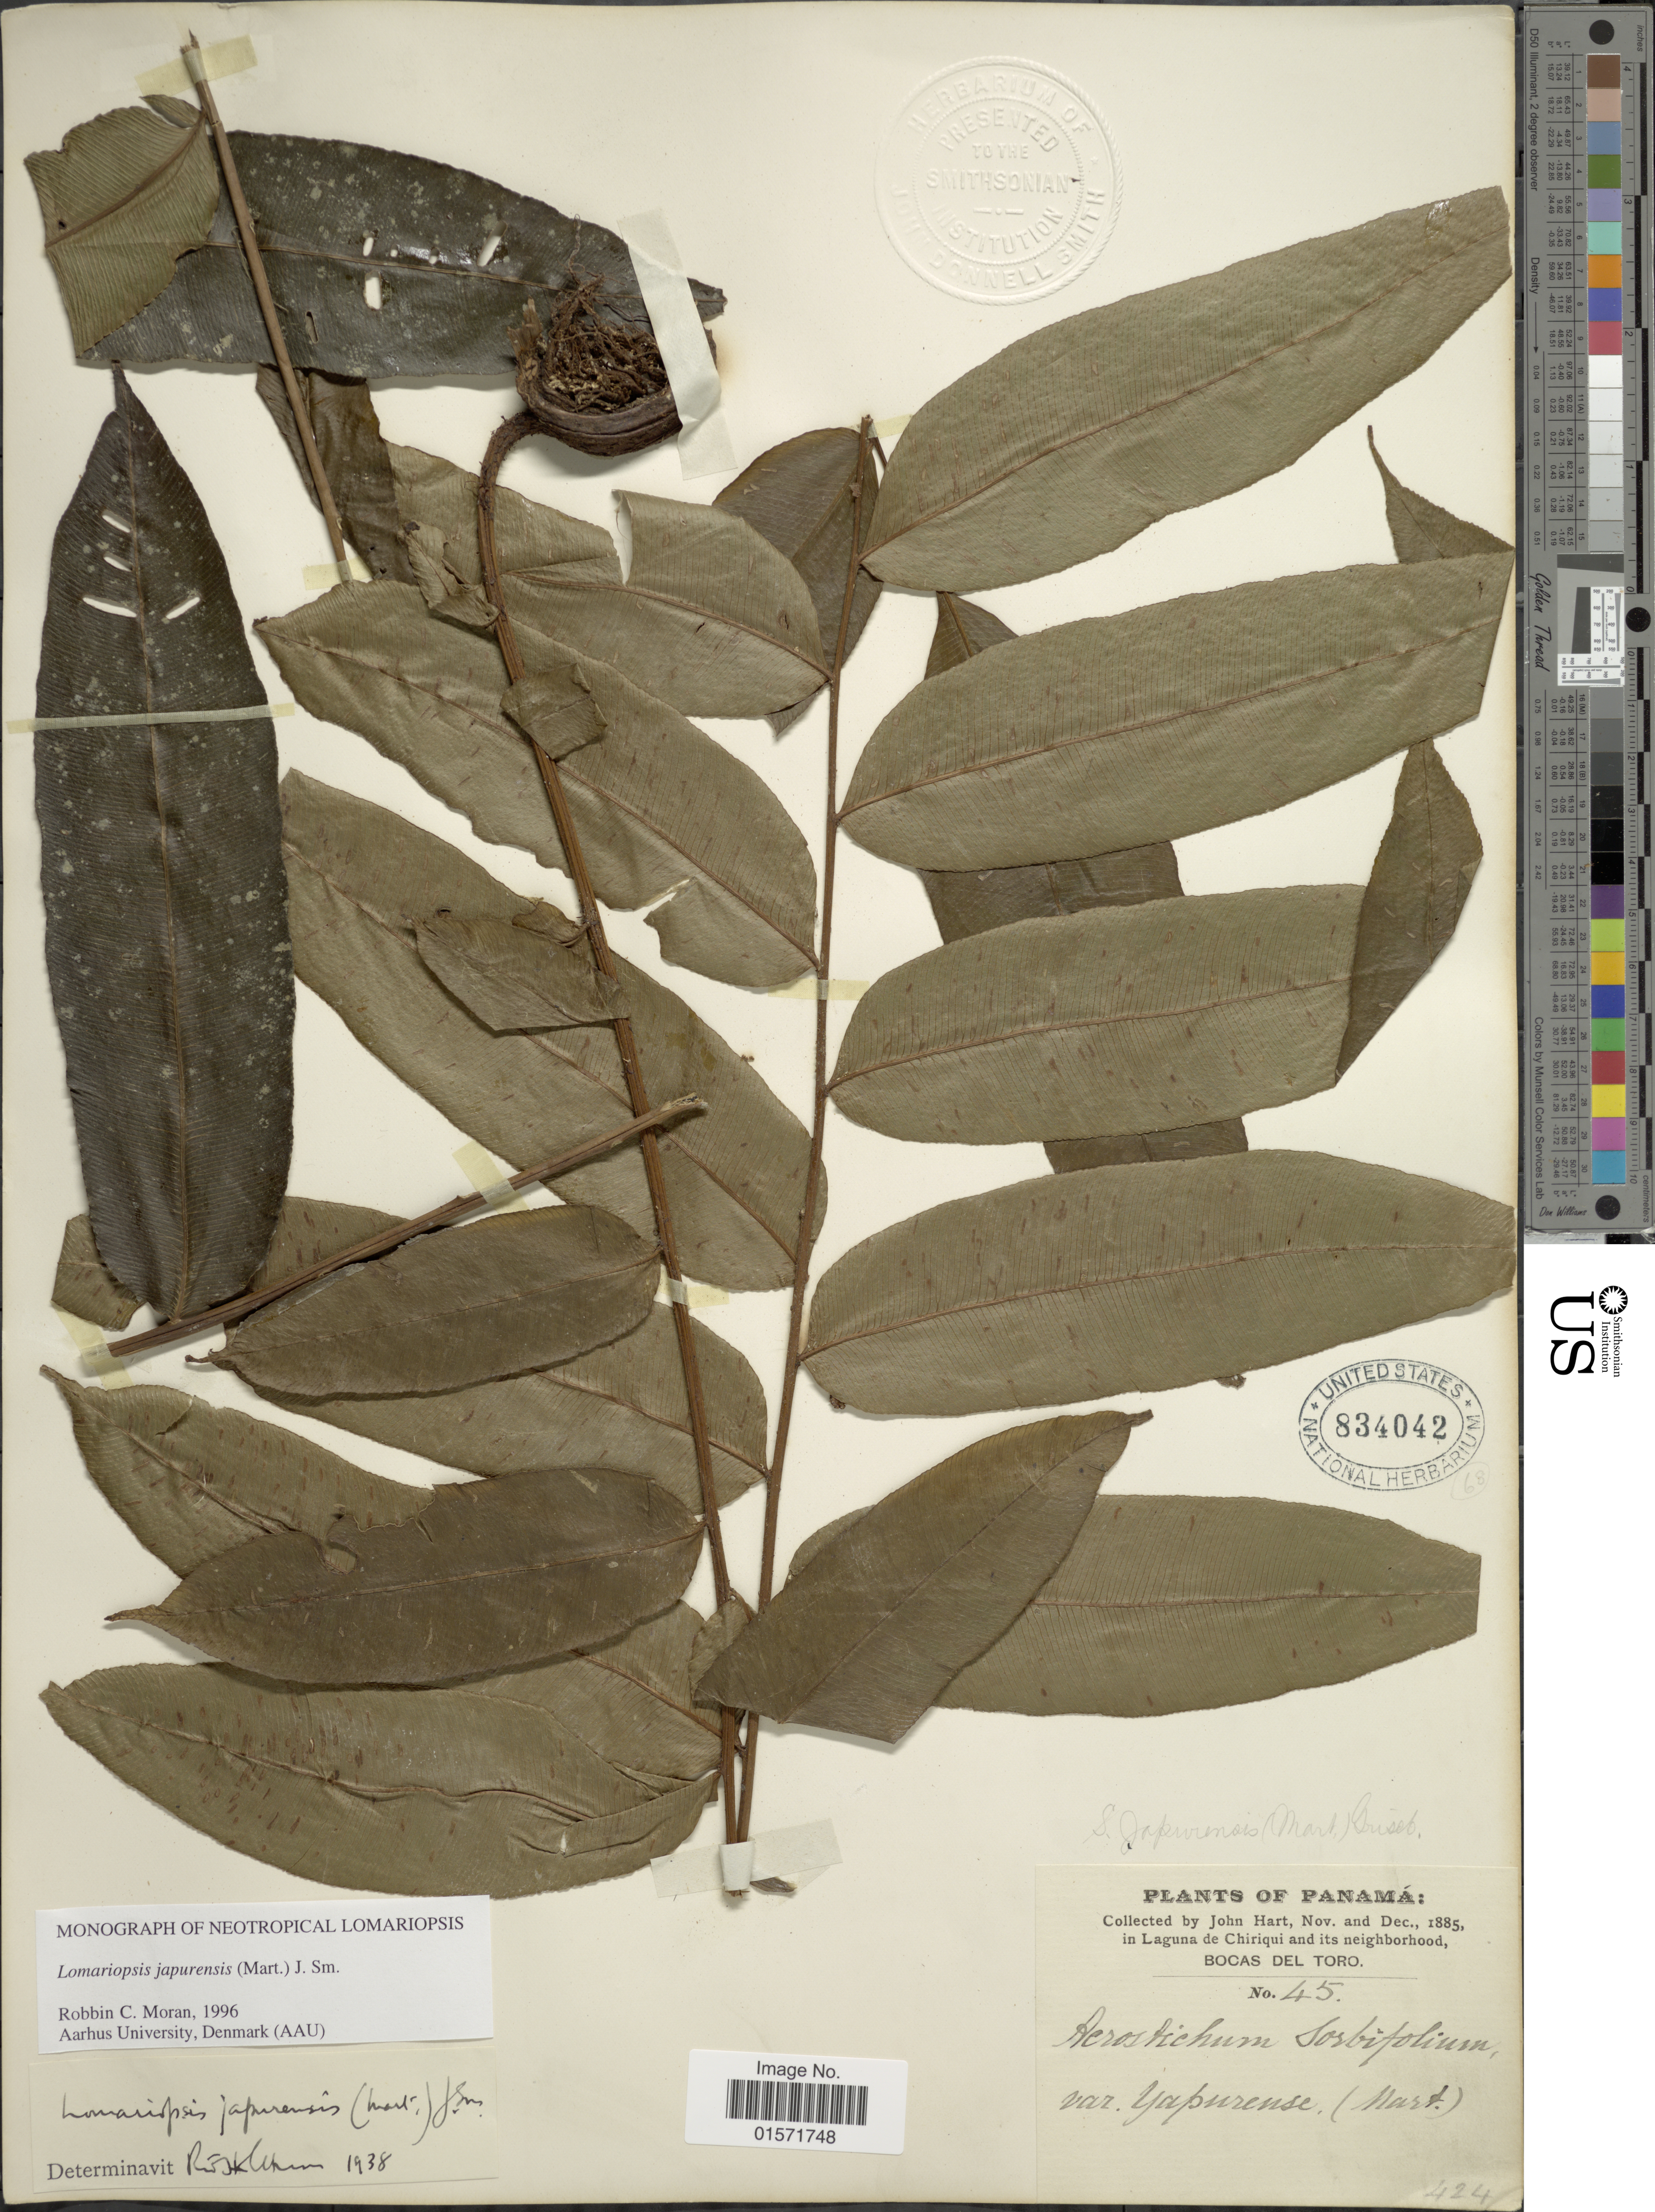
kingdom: Plantae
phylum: Tracheophyta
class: Polypodiopsida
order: Polypodiales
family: Lomariopsidaceae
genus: Lomariopsis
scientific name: Lomariopsis japurensis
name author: (Mart.) J. Sm.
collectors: J. H. Barnhart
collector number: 45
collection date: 1885-11/1885-12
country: Panama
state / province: Bocas del Toro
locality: In Laguna de Chiriqui and its neighborhood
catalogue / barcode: US 834042